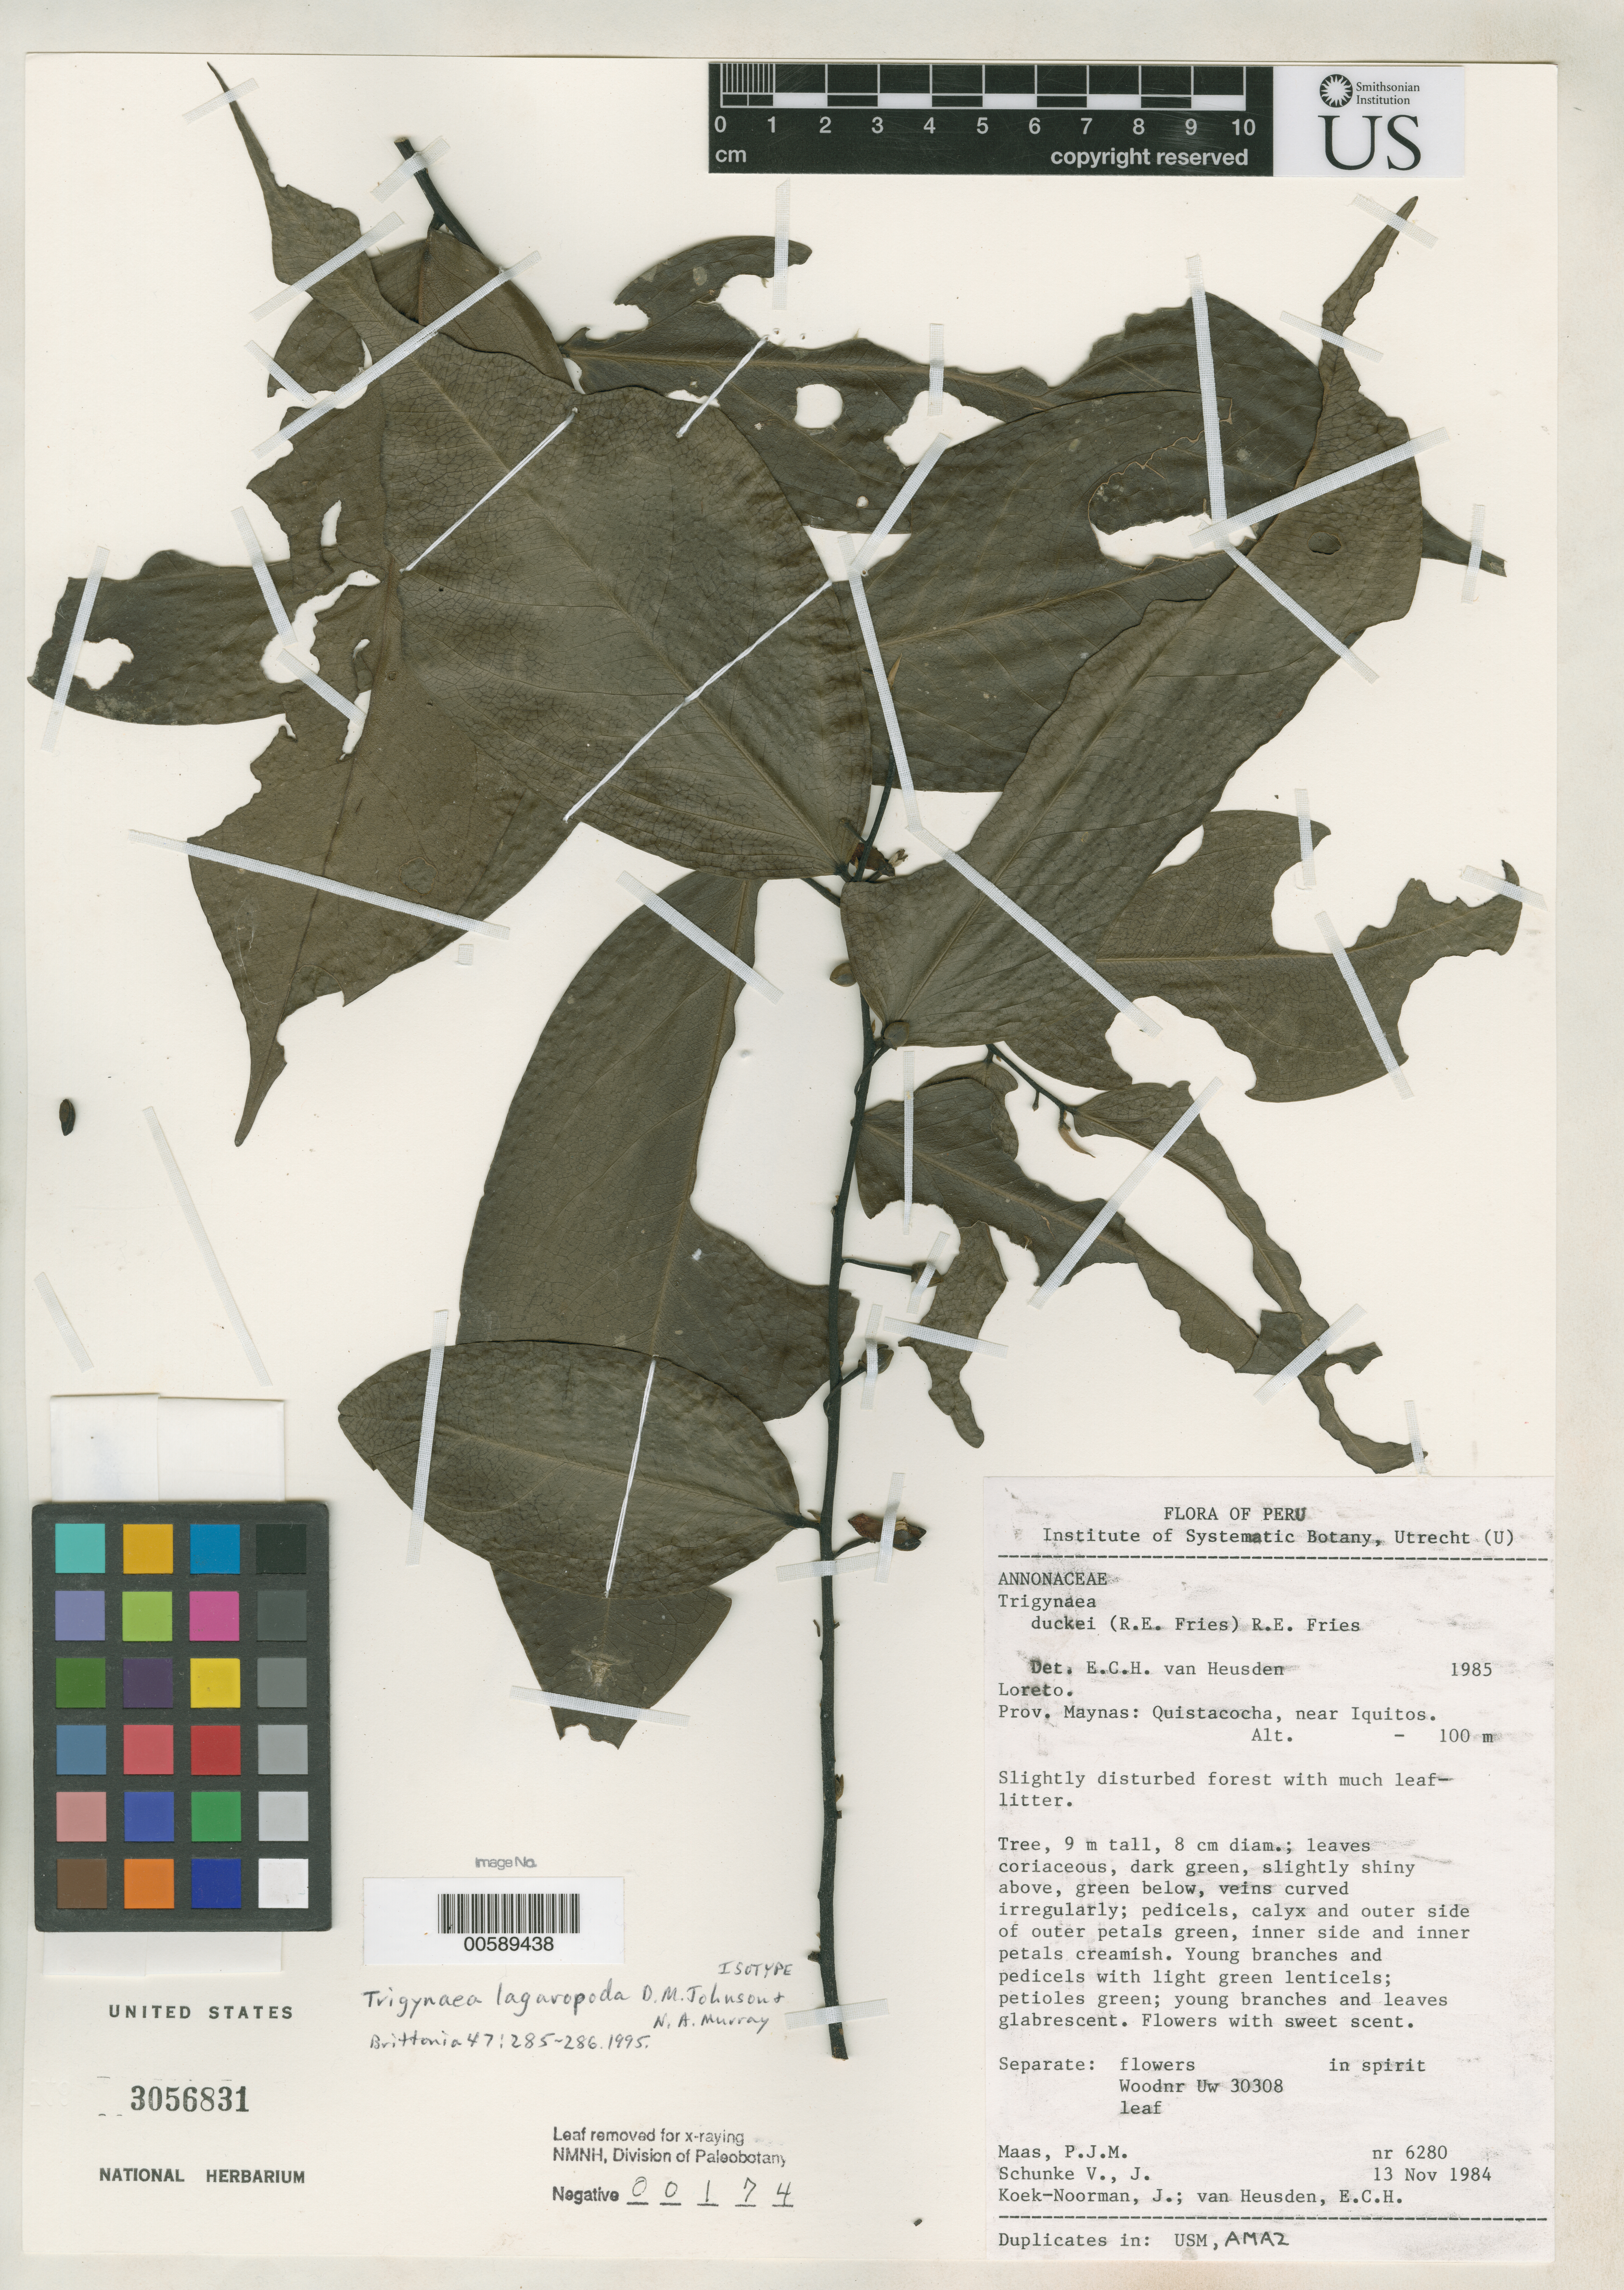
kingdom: Plantae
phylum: Tracheophyta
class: Magnoliopsida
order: Magnoliales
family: Annonaceae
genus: Trigynaea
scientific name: Trigynaea lagaropoda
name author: D.M. Johnson & N.A. Murray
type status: Isotype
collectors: P. Maas, J. Schunke Vigo, J. Koek-Noorman & E. C. H. van Heusden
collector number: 6280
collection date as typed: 13 Nov 1984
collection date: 1984-11-13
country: Peru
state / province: Loreto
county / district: Maynas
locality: Quistacocha, near Iquitos.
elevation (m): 100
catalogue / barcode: US 3056831